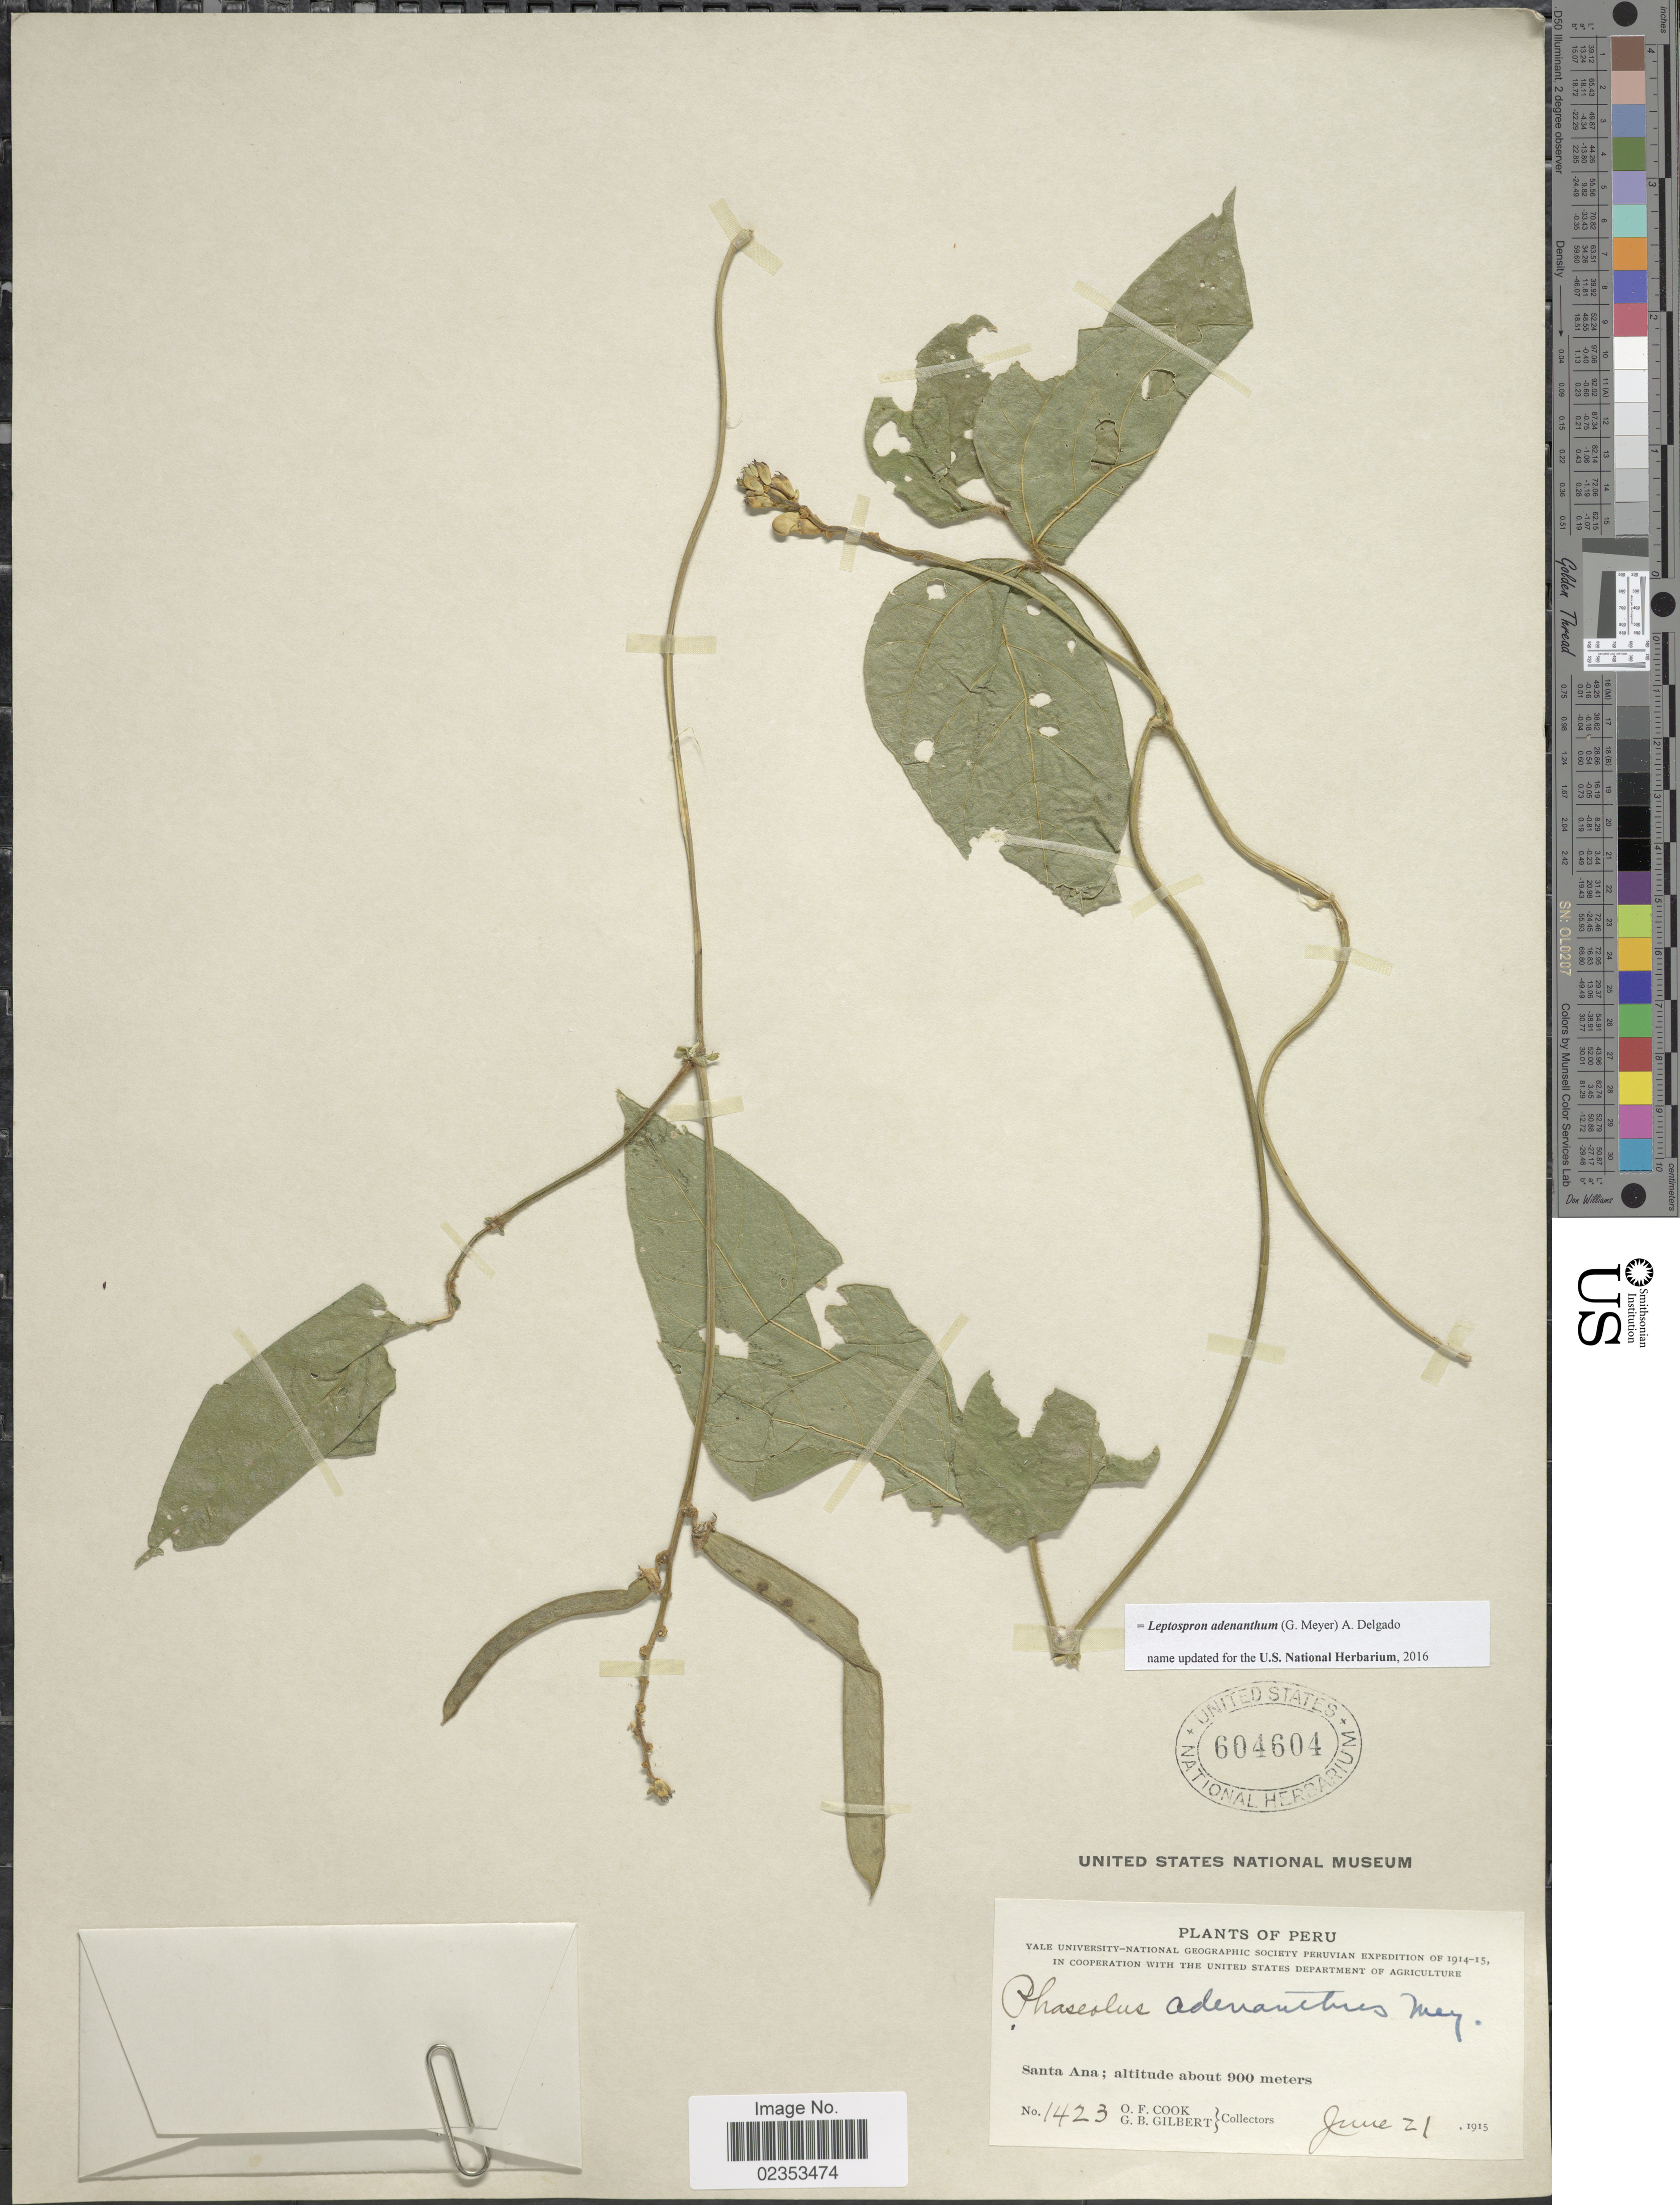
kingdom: Plantae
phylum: Tracheophyta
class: Magnoliopsida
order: Fabales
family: Fabaceae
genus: Leptospron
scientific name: Leptospron adenanthum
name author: (G. Mey.) A. Delgado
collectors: O. F. Cook & G. B. Gilbert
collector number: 1423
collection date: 1915-06-21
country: Peru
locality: Santa Ana.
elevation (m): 900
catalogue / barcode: US 604604